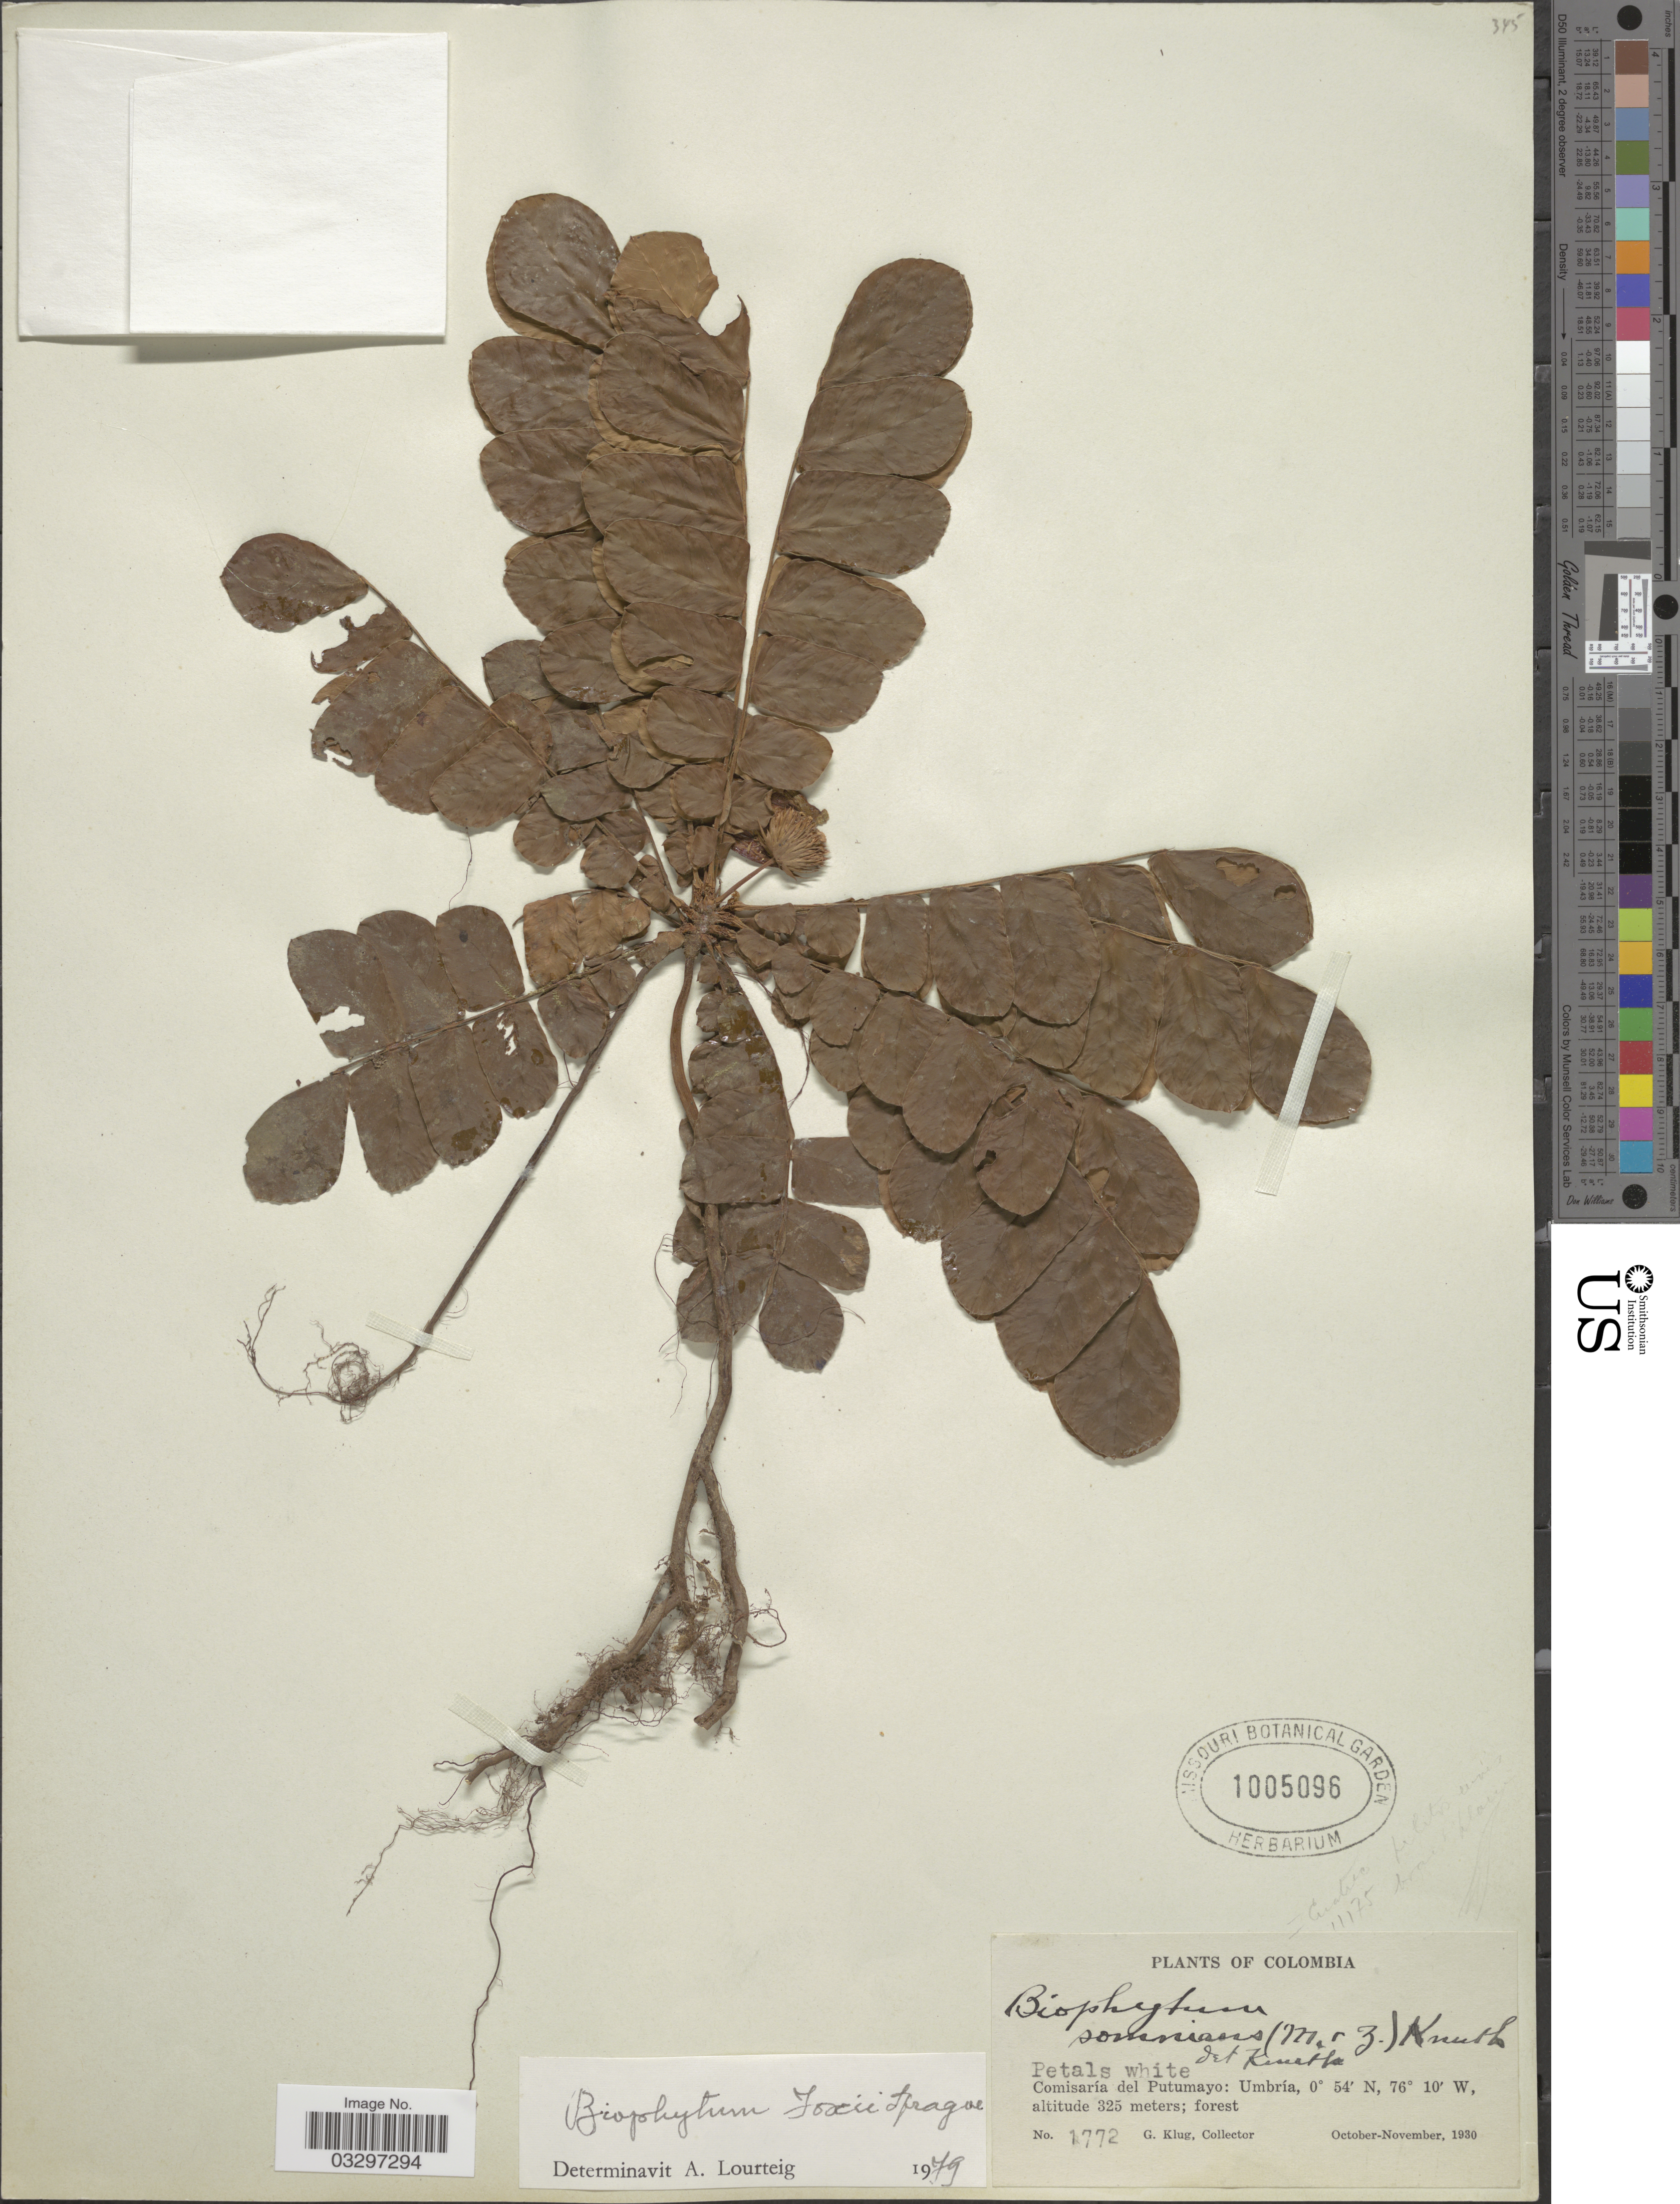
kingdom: Plantae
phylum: Tracheophyta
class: Magnoliopsida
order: Oxalidales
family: Oxalidaceae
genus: Biophytum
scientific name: Biophytum foxii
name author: Sprague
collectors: G. Klug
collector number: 1772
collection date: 1930-10/1930-11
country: Colombia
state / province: Putumayo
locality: Comisaría del Putumayo: Umbría.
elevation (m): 325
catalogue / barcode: US 1005096